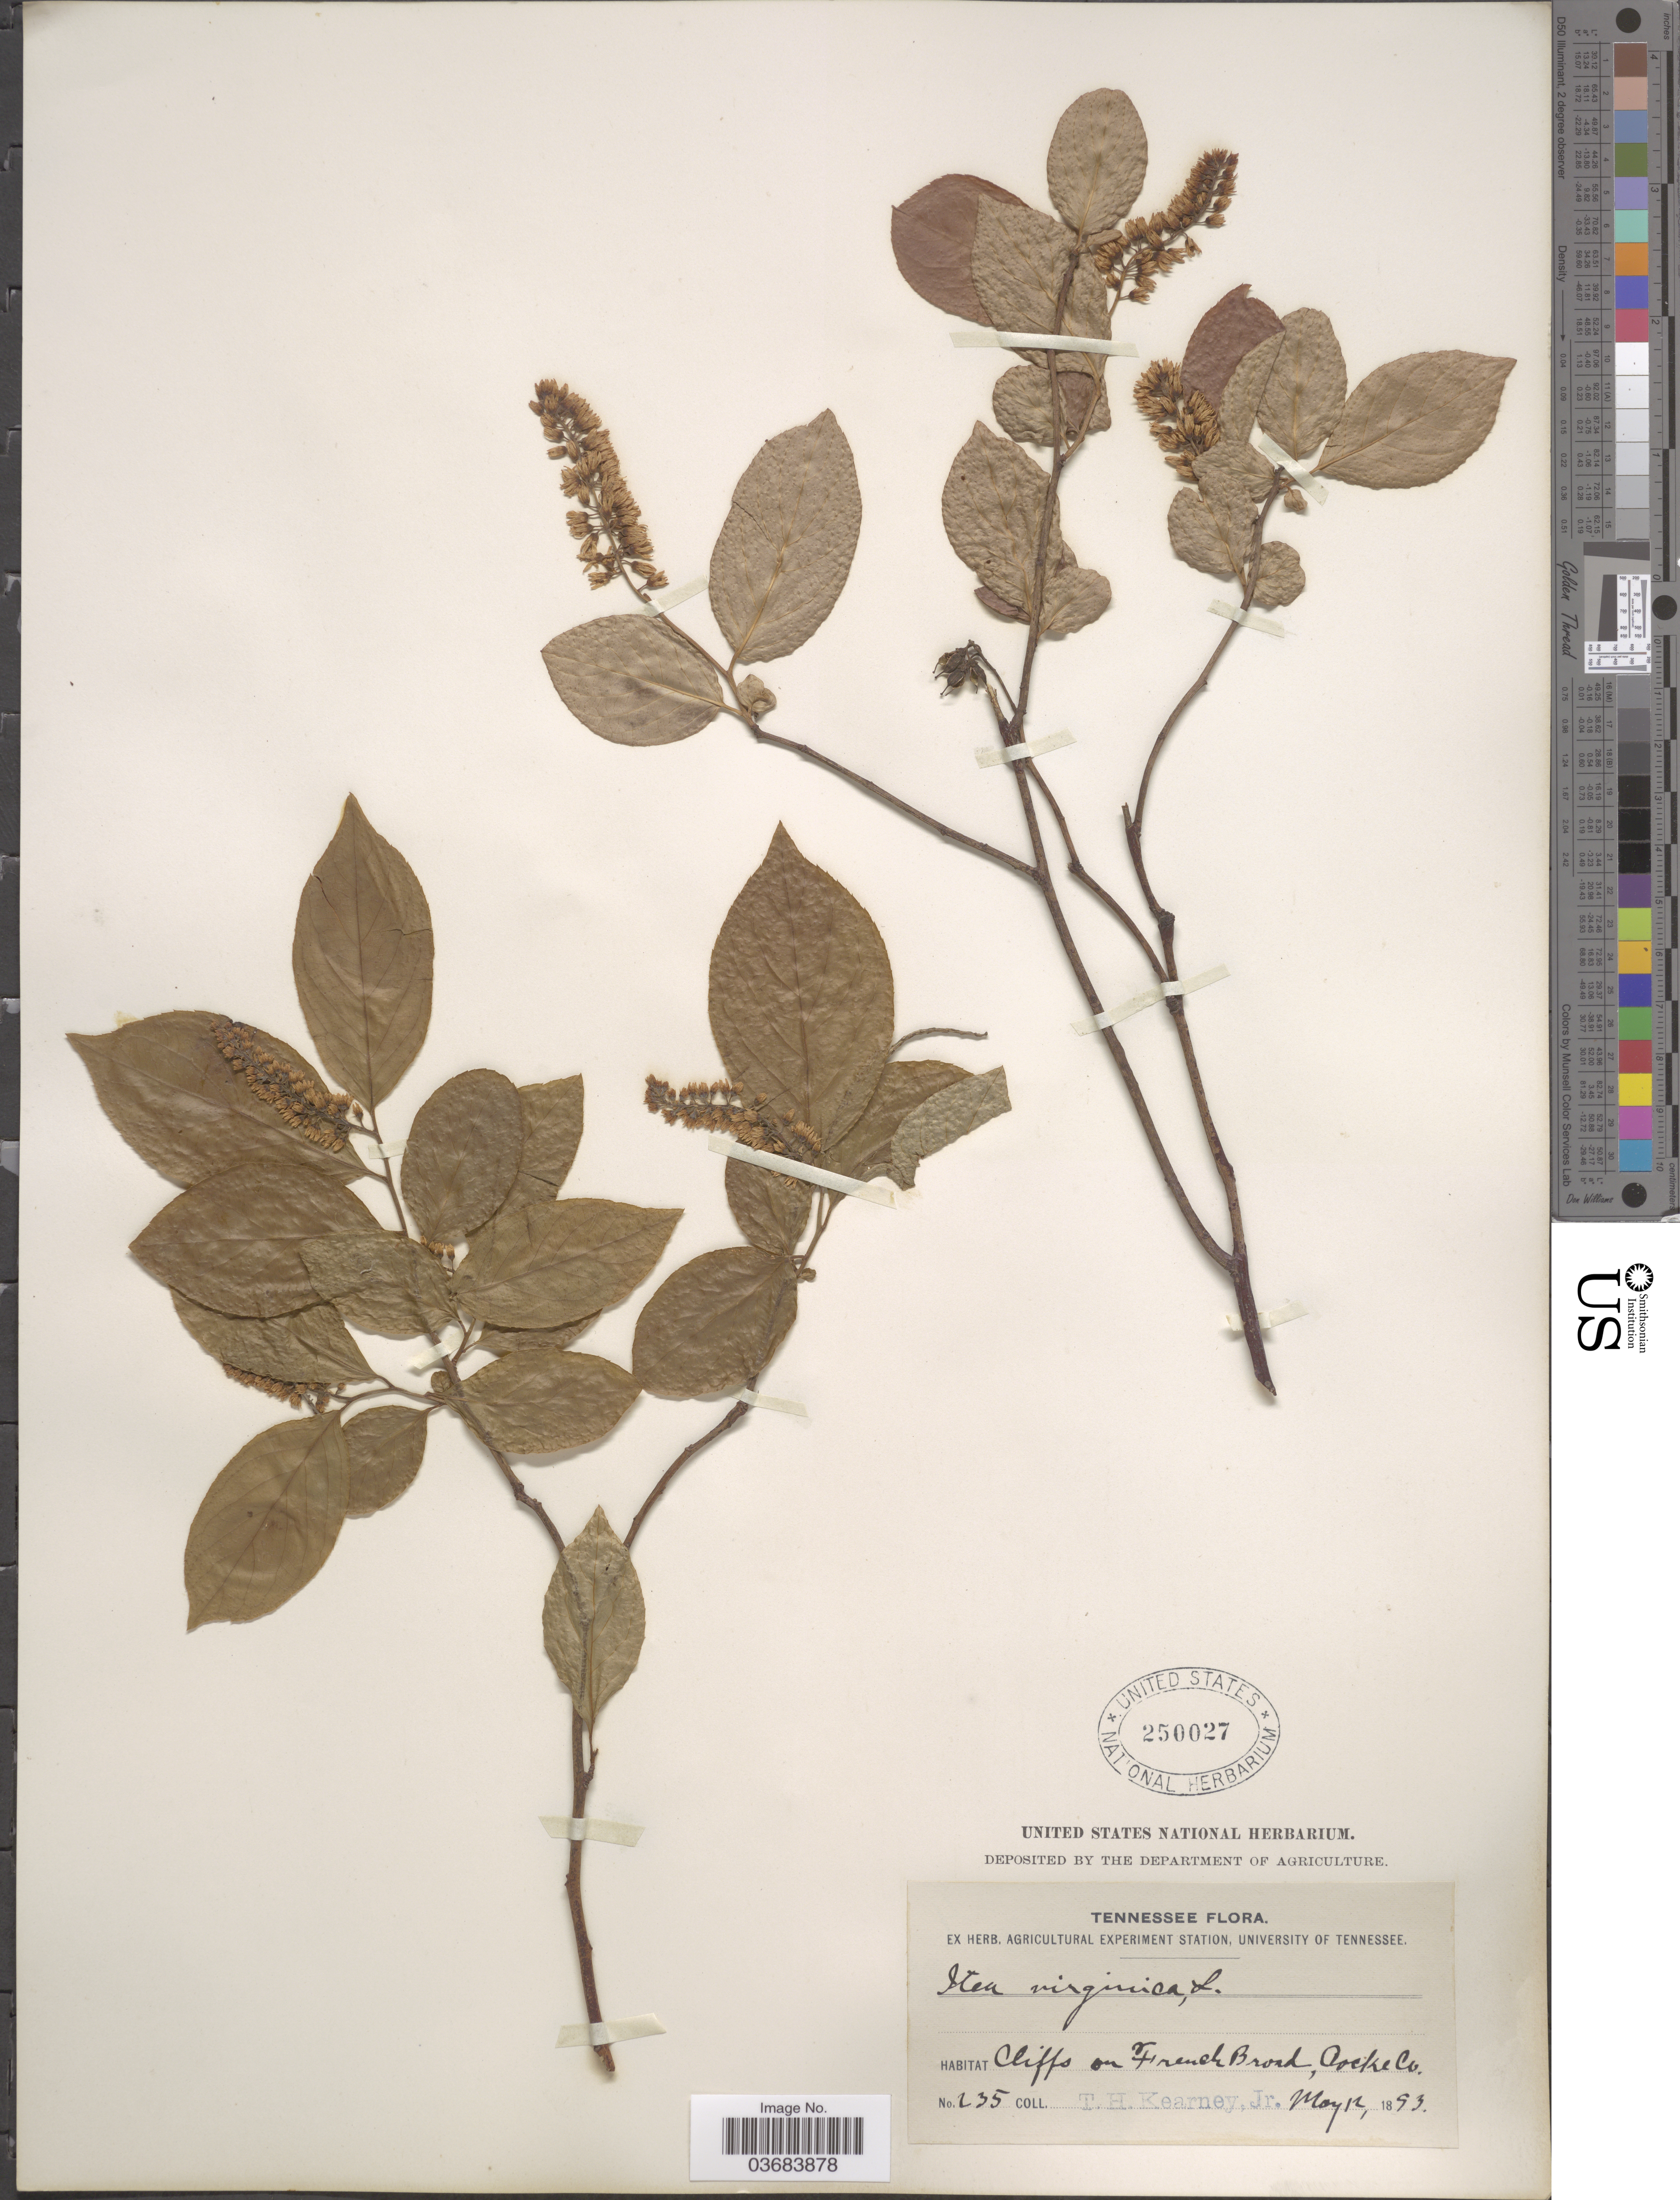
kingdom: Plantae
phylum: Tracheophyta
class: Magnoliopsida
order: Saxifragales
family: Iteaceae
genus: Itea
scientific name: Itea virginica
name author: L.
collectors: T. H. Kearney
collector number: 235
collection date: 1893-05-12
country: United States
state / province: Tennessee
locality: Cliffs on French Broad, Cocke Co.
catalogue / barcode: US 250027